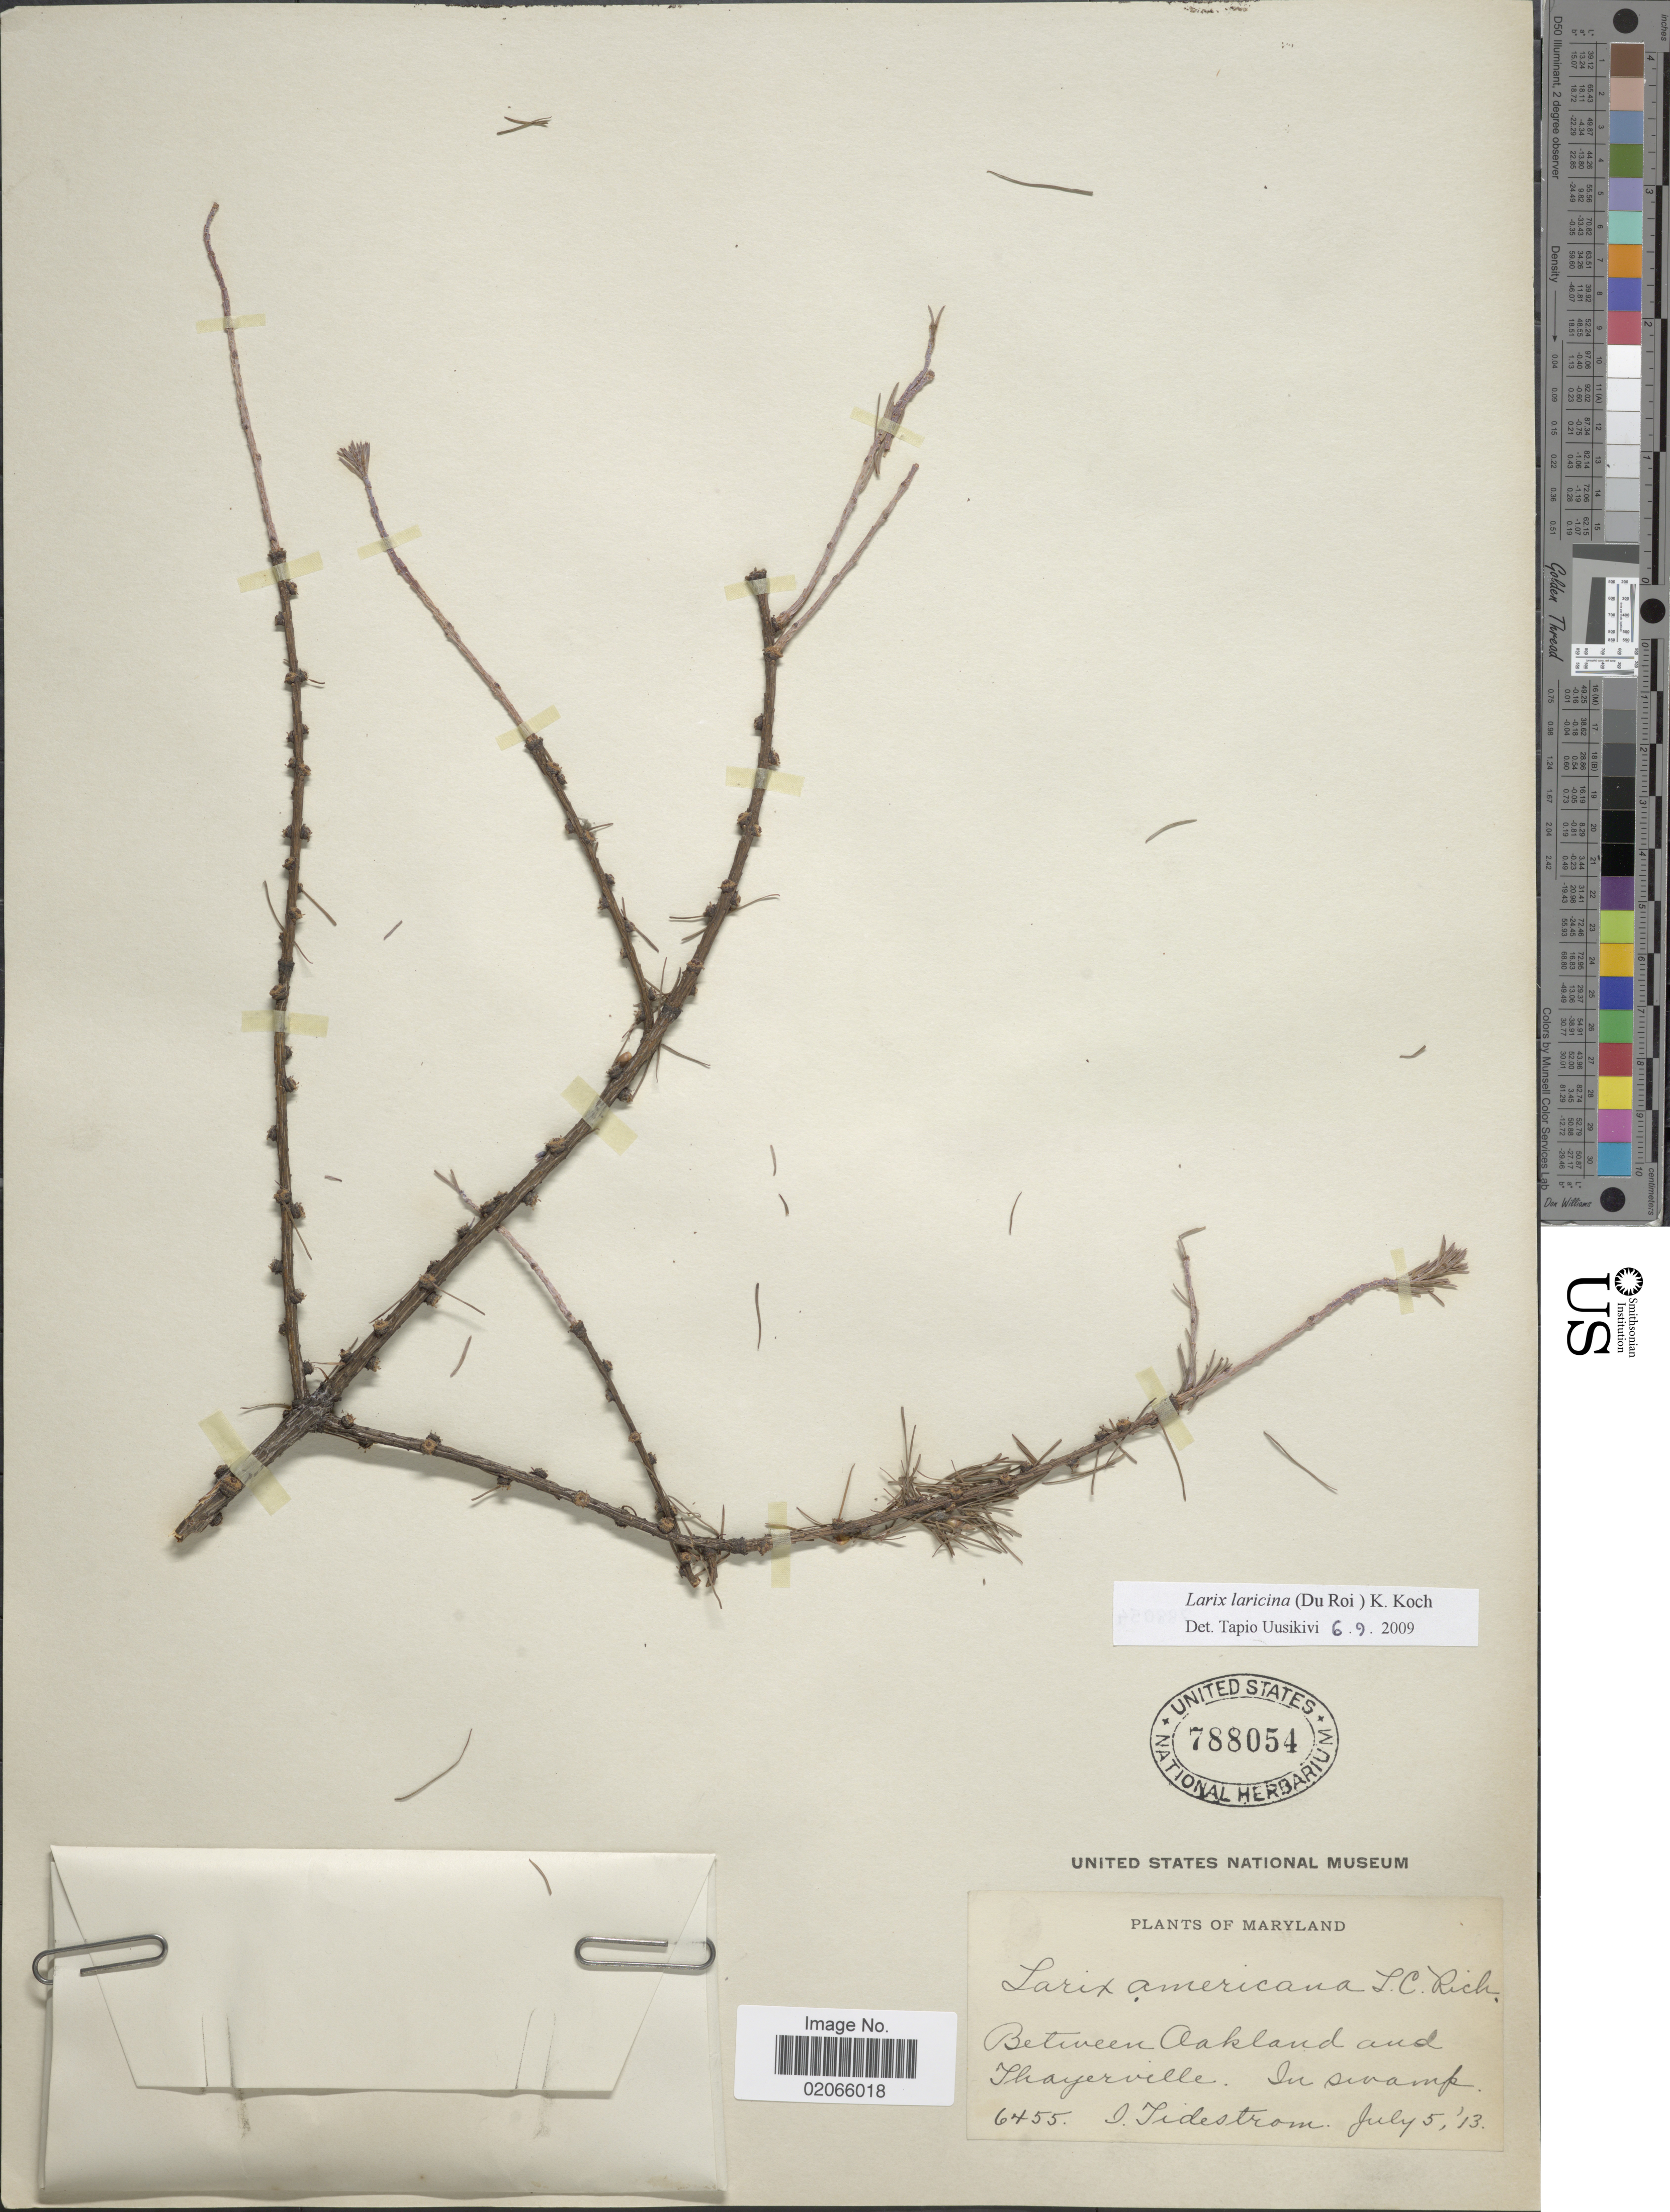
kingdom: Plantae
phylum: Tracheophyta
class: Pinopsida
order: Pinales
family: Pinaceae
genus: Larix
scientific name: Larix laricina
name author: (Du Roi) K. Koch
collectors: I. F. Tidestrom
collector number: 6455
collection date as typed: Transcribed d/m/y: 5/7/13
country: United States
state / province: Maryland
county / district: Garrett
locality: Between Oakland and Ihayerville. In swamp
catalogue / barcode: US 788054